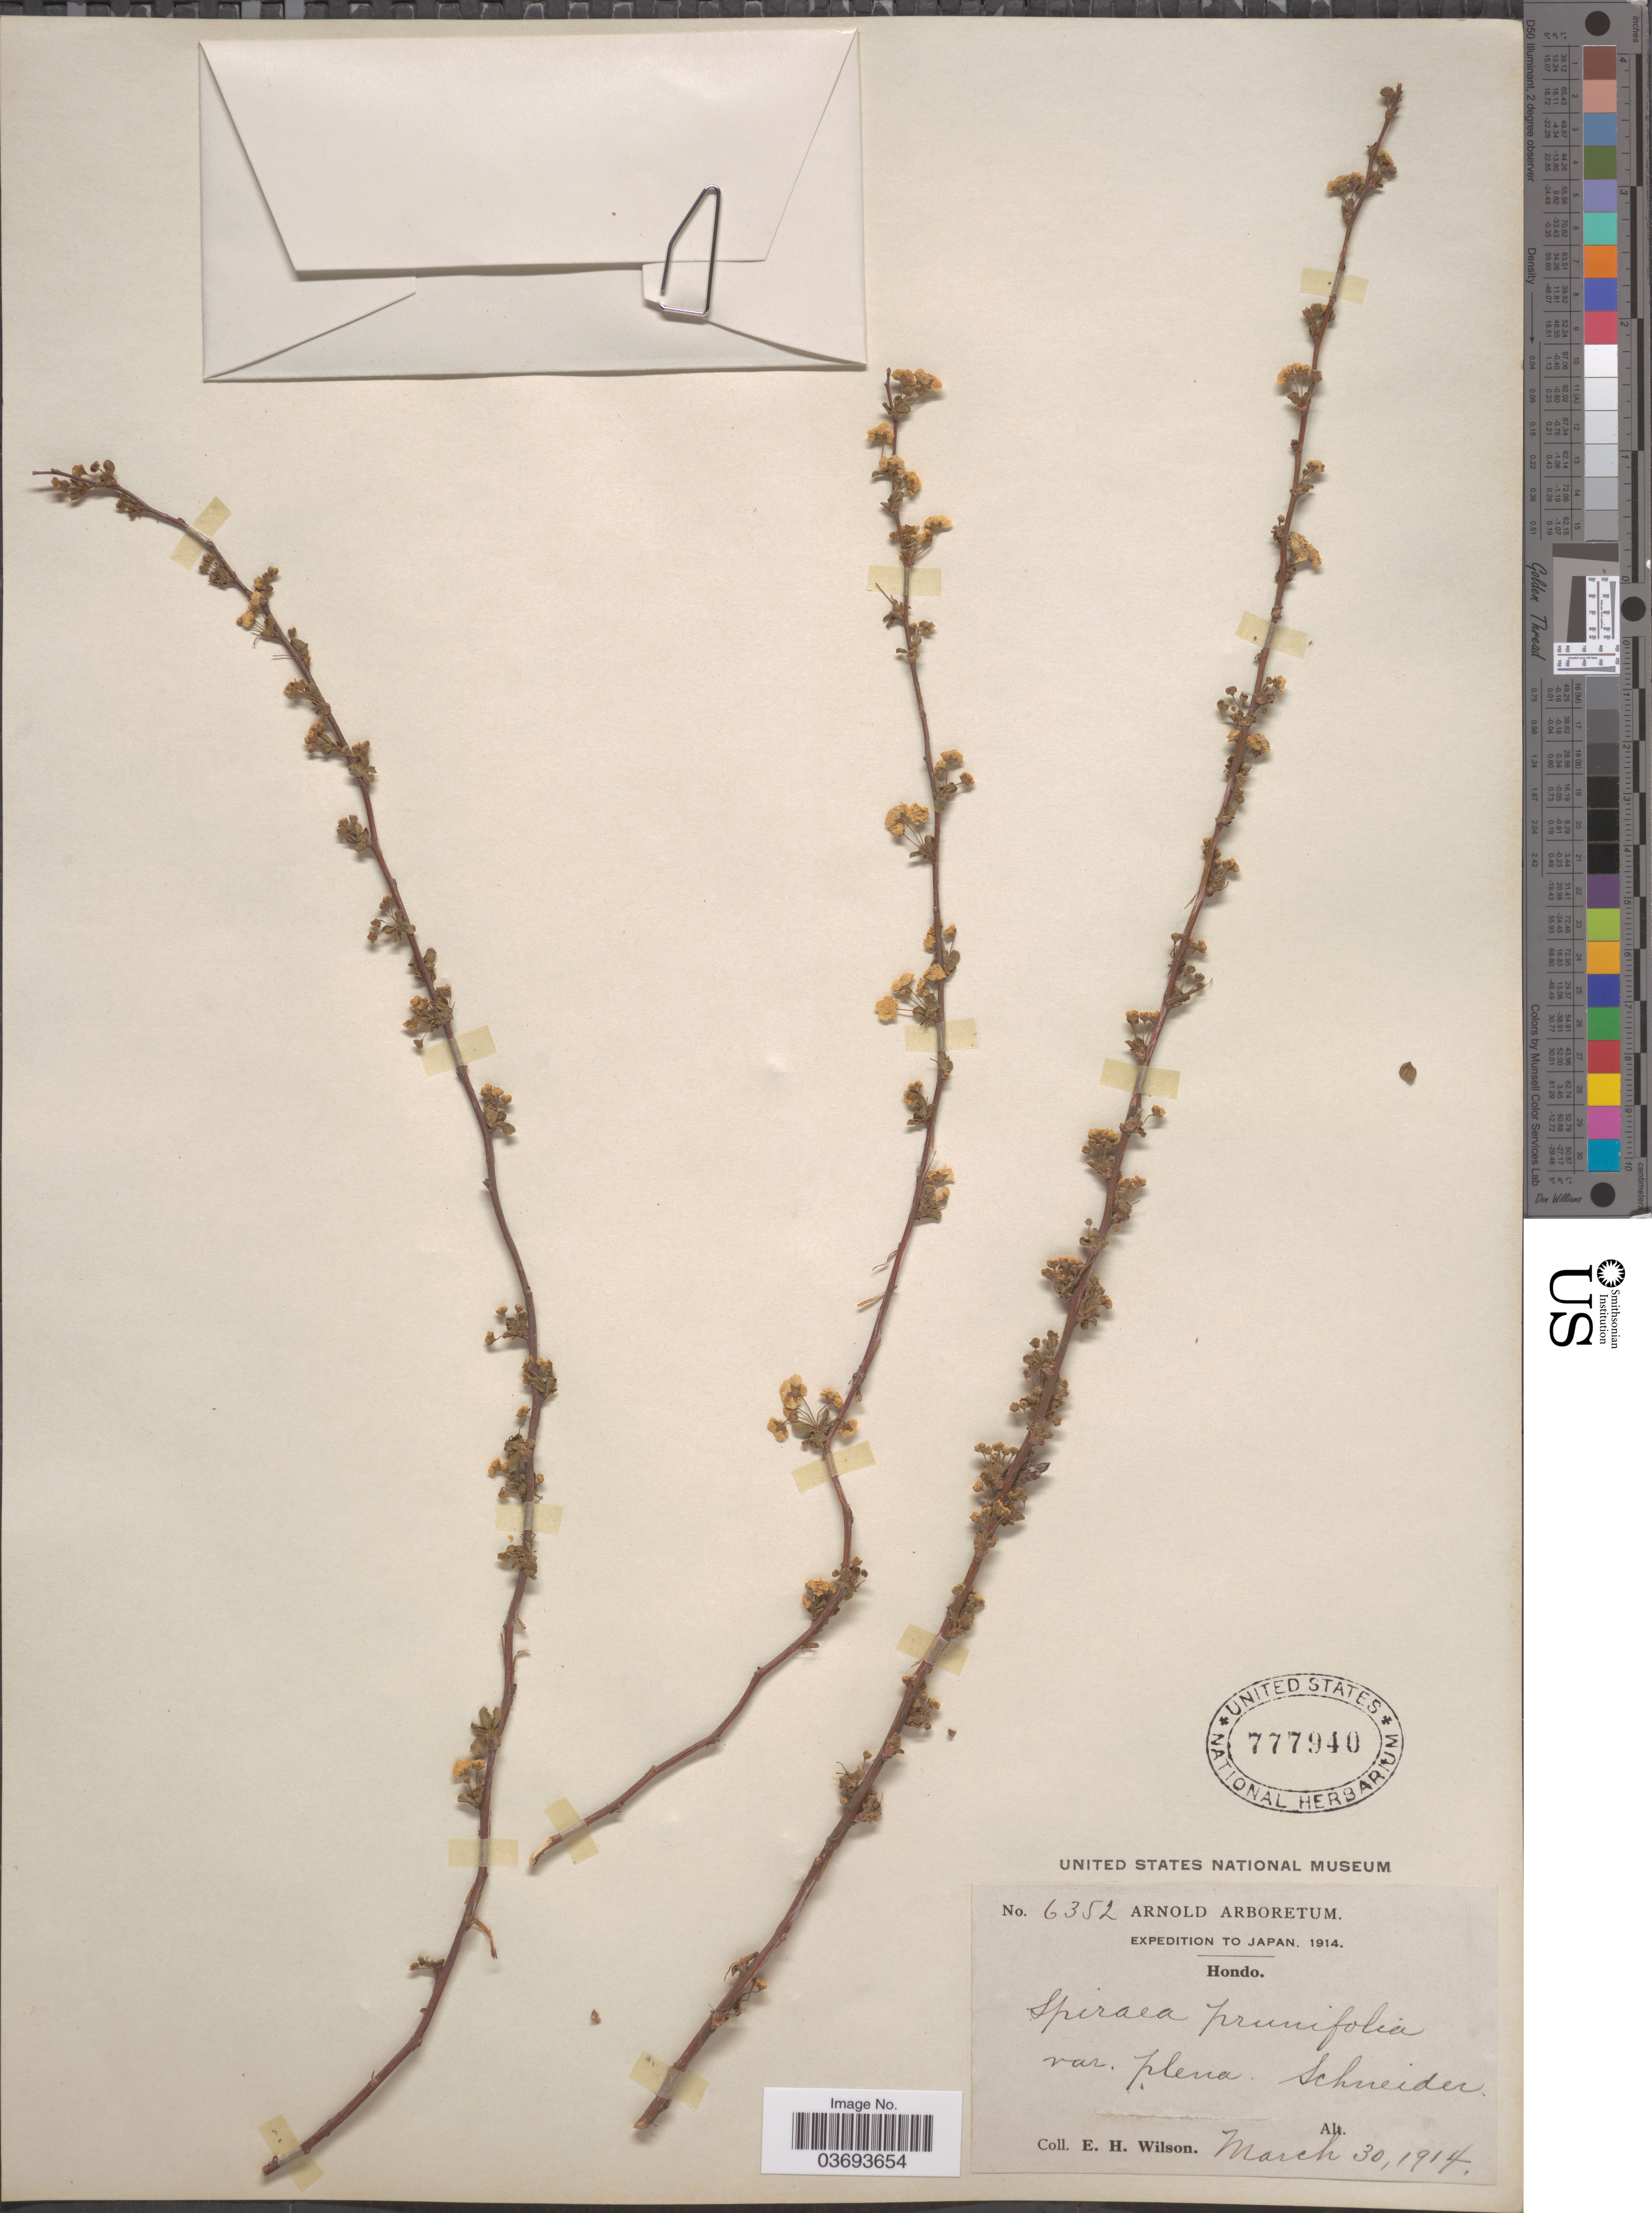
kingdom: Plantae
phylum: Tracheophyta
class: Magnoliopsida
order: Rosales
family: Rosaceae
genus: Spiraea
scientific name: Spiraea prunifolia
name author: Siebold & Zucc.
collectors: E. Wilson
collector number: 6352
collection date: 1914-03-30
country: Japan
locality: Hondo.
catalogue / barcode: US 777940